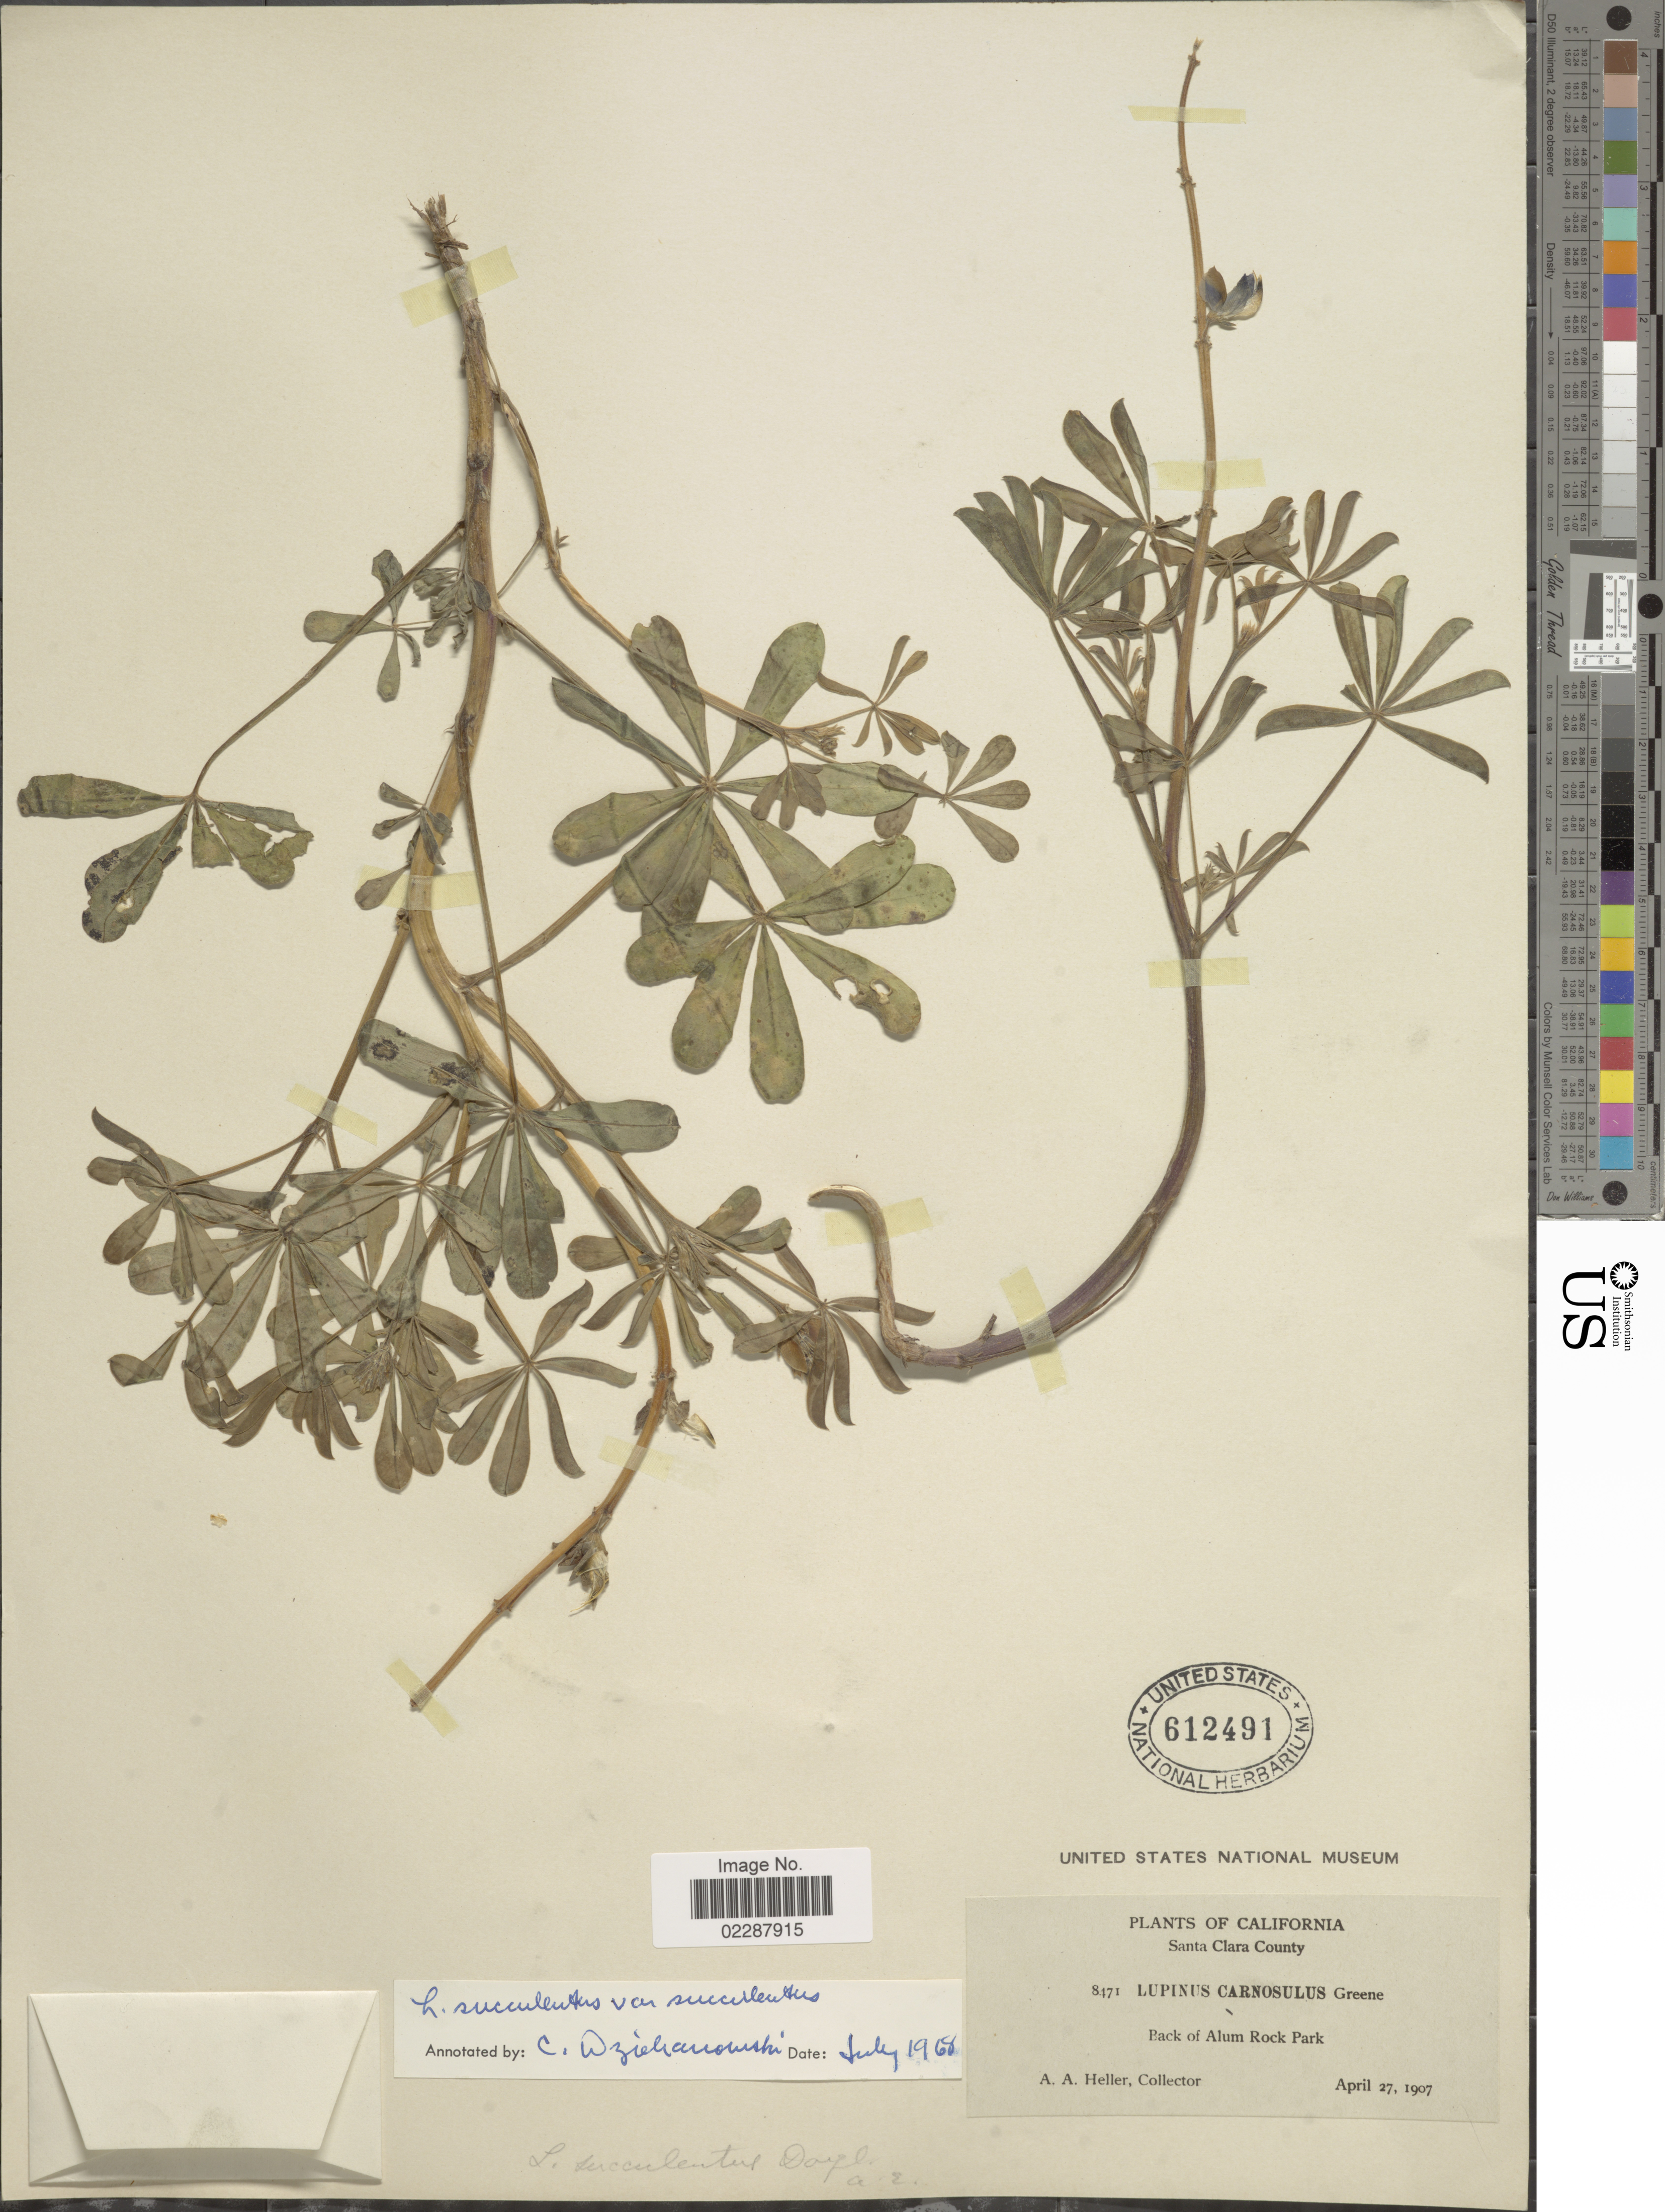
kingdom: Plantae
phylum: Tracheophyta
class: Magnoliopsida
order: Fabales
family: Fabaceae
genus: Lupinus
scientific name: Lupinus succulentus var. succulentus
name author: Douglas ex K. Koch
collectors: A. A. Heller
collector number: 8471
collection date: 1907-04-27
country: United States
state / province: California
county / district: Santa Clara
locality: Santa Clara County, Back of Alum Rock Park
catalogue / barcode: US 612491